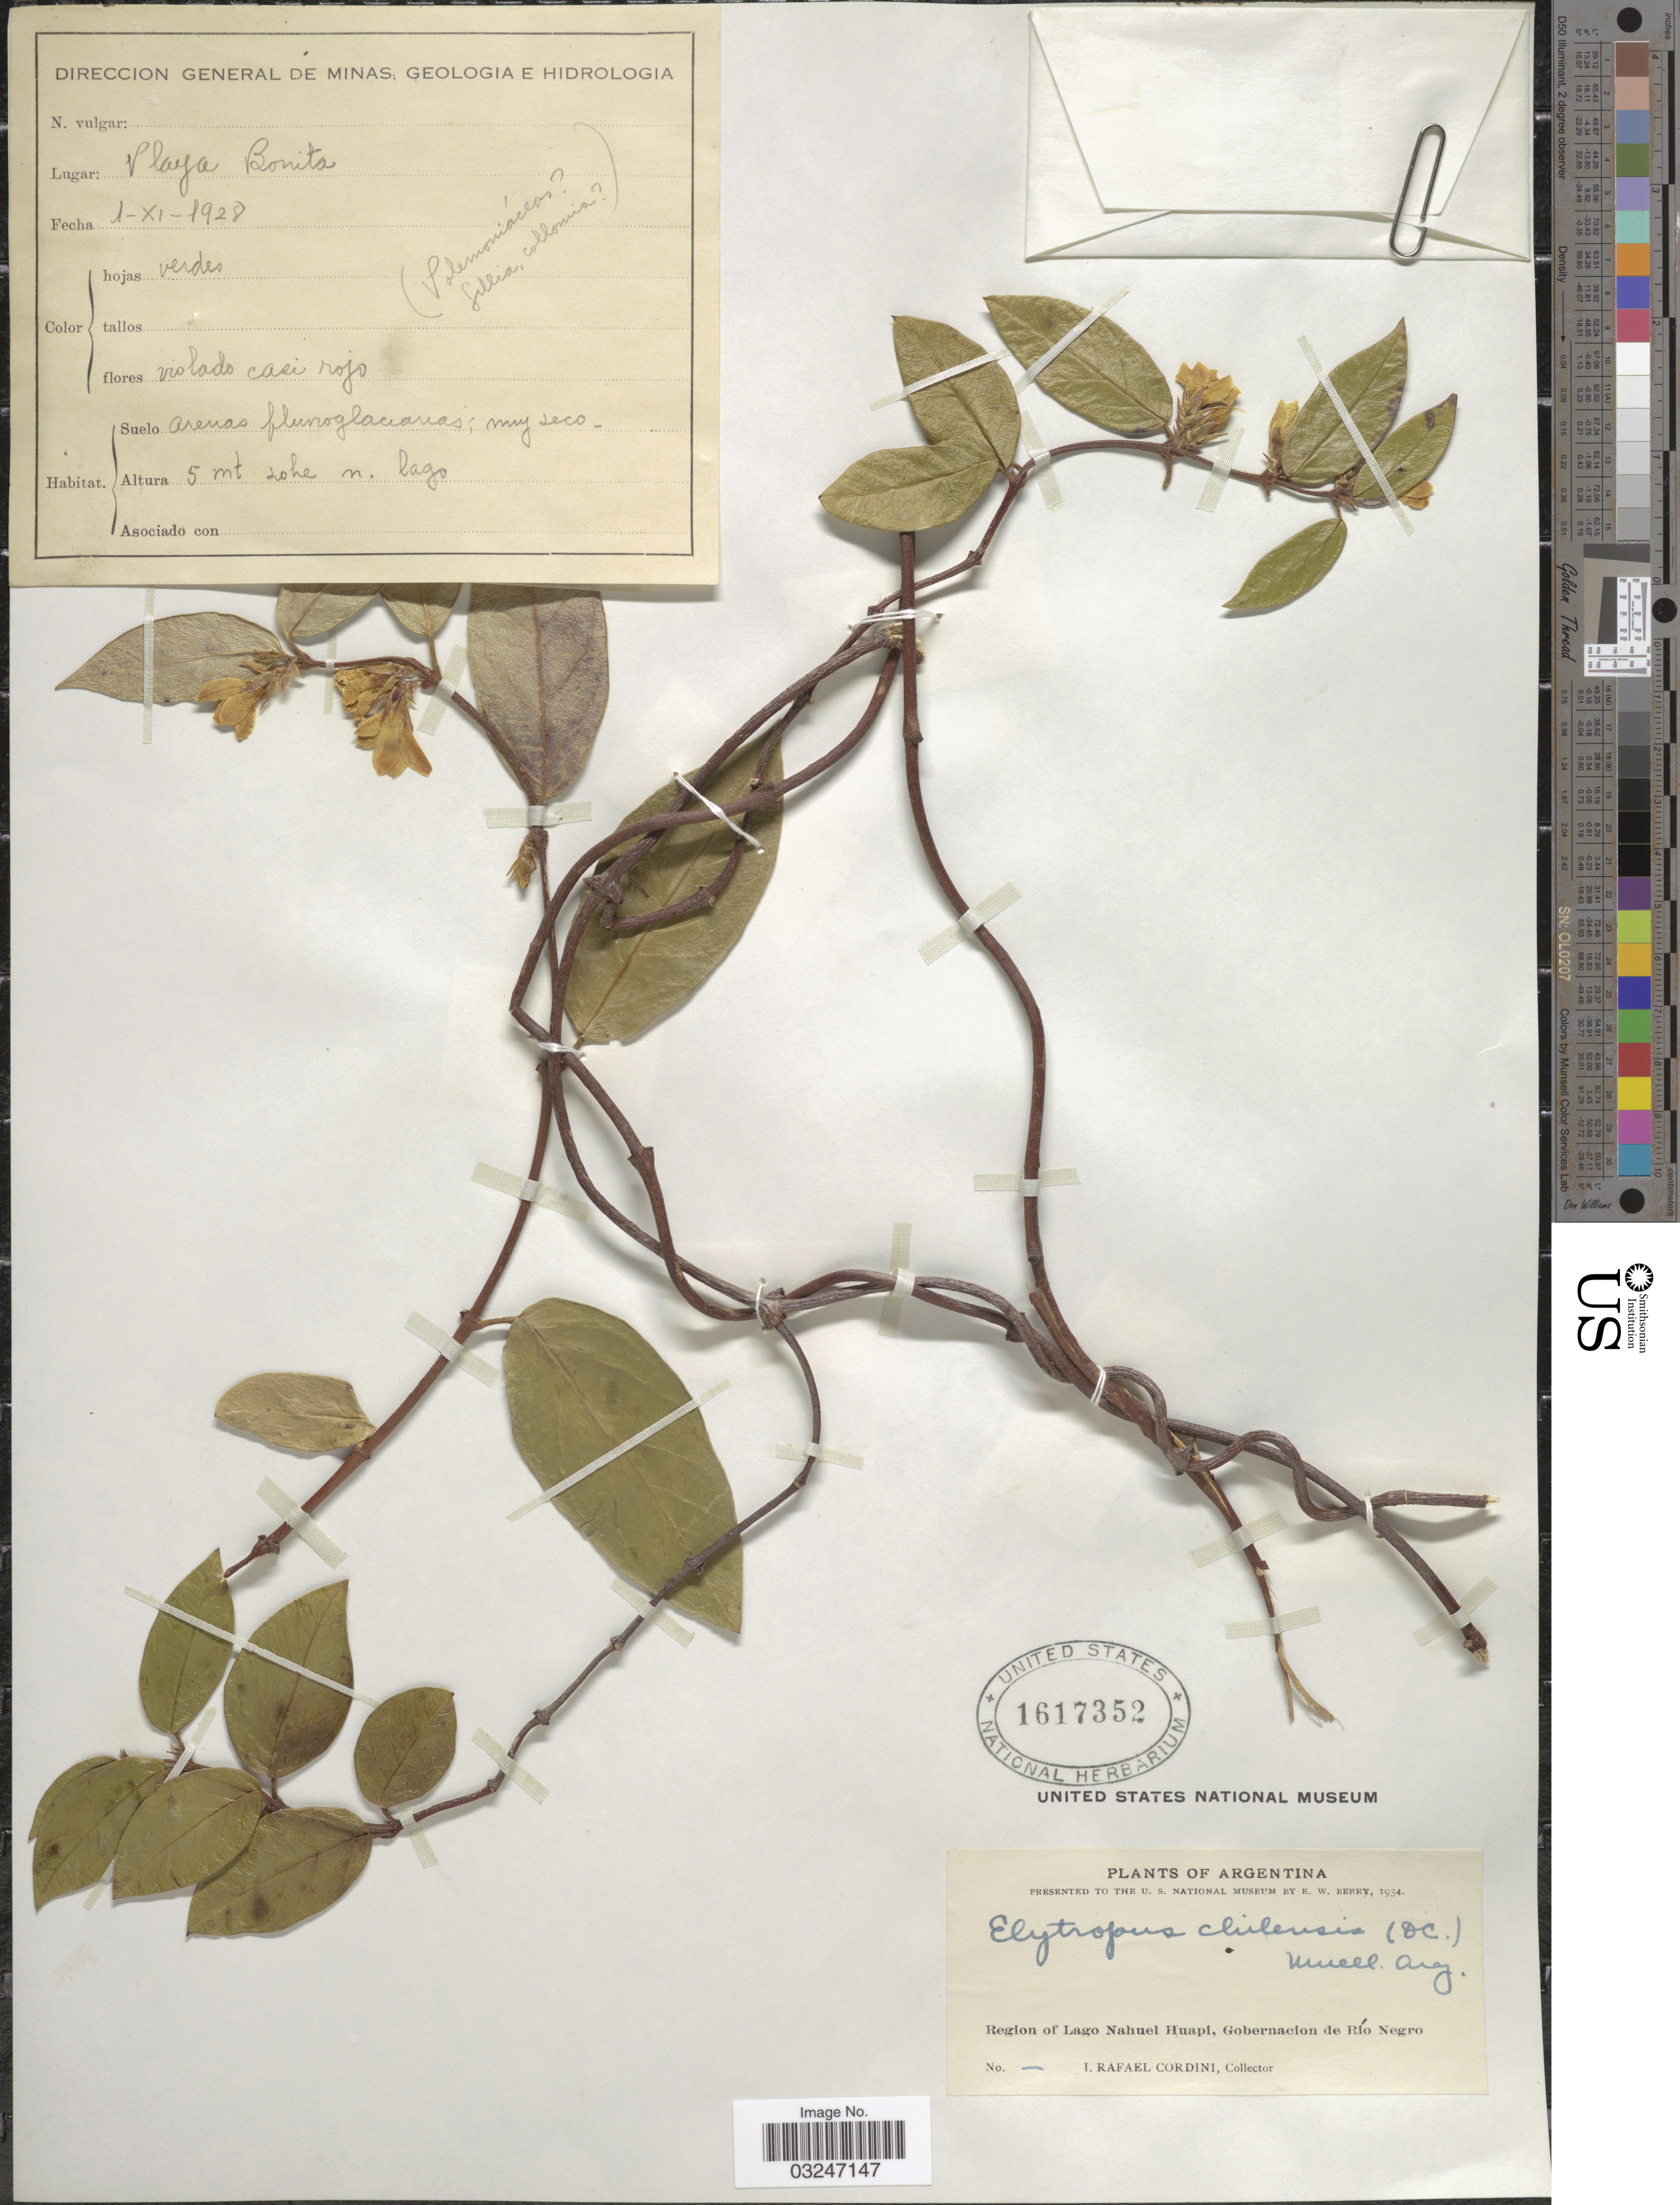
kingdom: Plantae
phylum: Tracheophyta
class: Magnoliopsida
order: Gentianales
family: Apocynaceae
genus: Elytropus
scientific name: Elytropus chilensis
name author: (A. DC.) Müll. Arg.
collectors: I. Cordini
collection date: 1928-11-01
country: Argentina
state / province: Rio Negro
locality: Playa Bonita. Region of Lago Nahuel Huapi, Gobernación de Río Negro.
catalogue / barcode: US 1617352